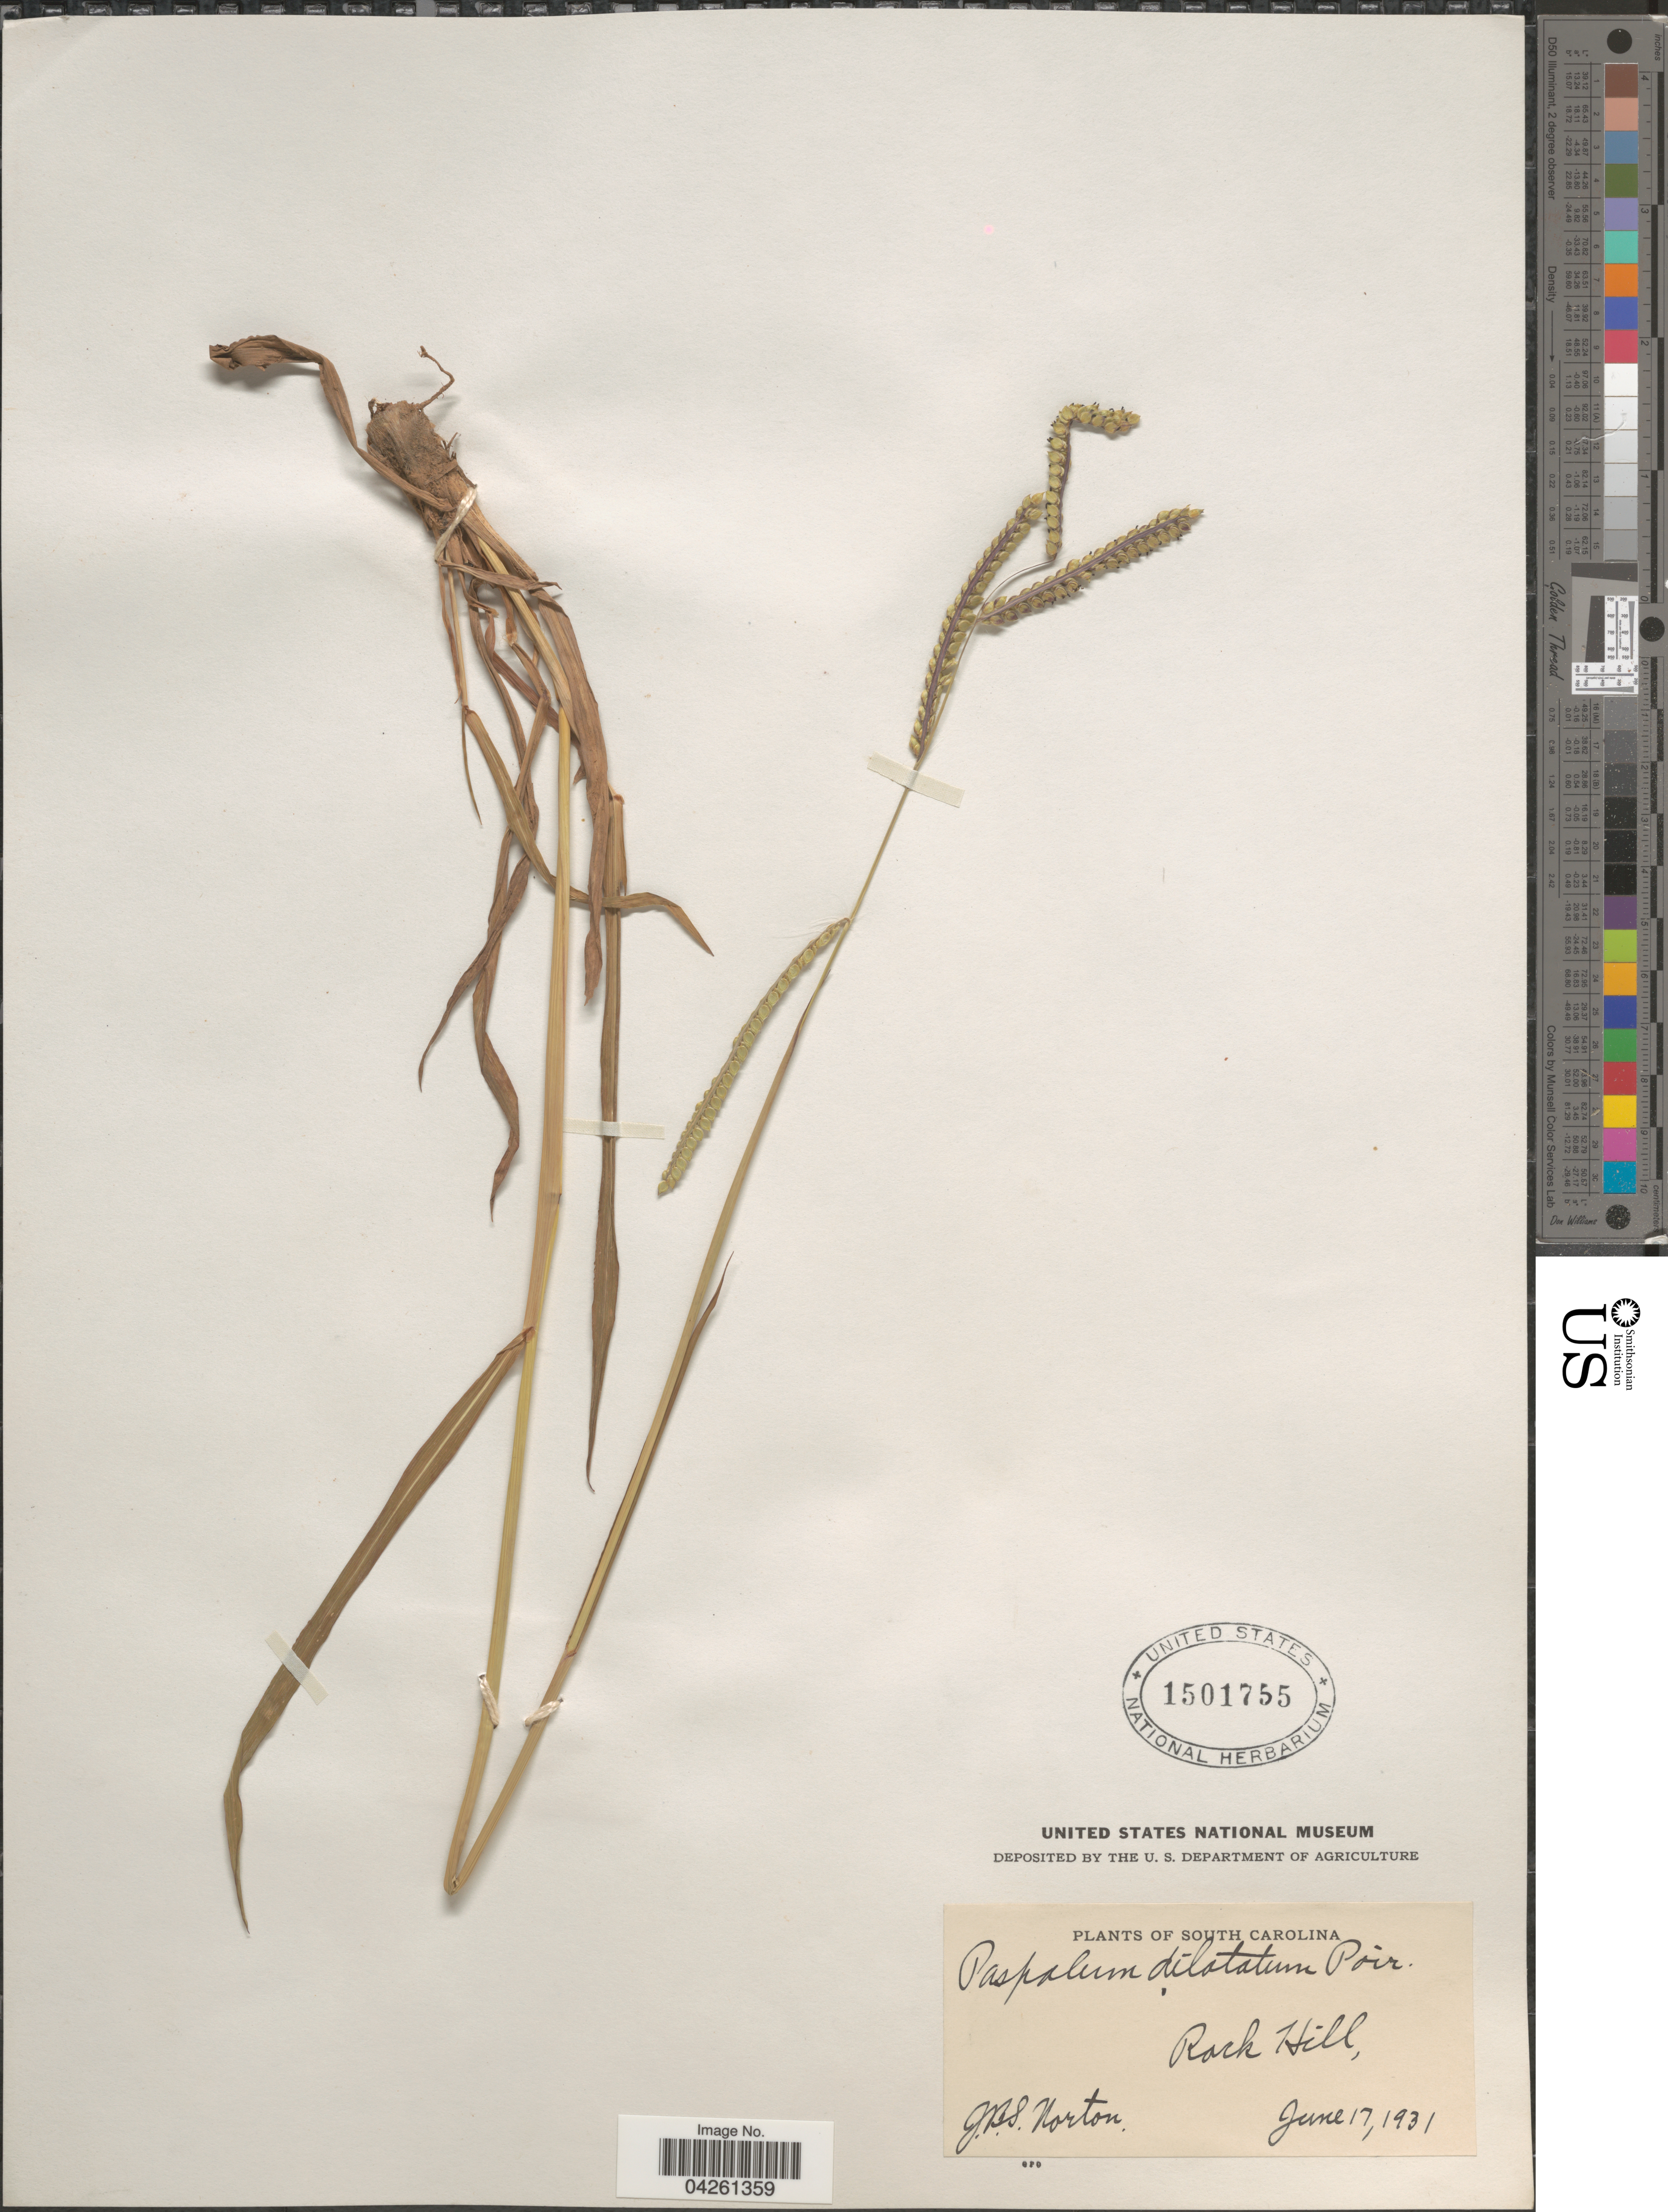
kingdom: Plantae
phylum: Tracheophyta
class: Liliopsida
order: Poales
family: Poaceae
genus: Paspalum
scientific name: Paspalum dilatatum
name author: Poir.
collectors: J. B. S. Norton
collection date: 1931-06-17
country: United States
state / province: South Carolina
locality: Rock Hill.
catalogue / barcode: US 1501755